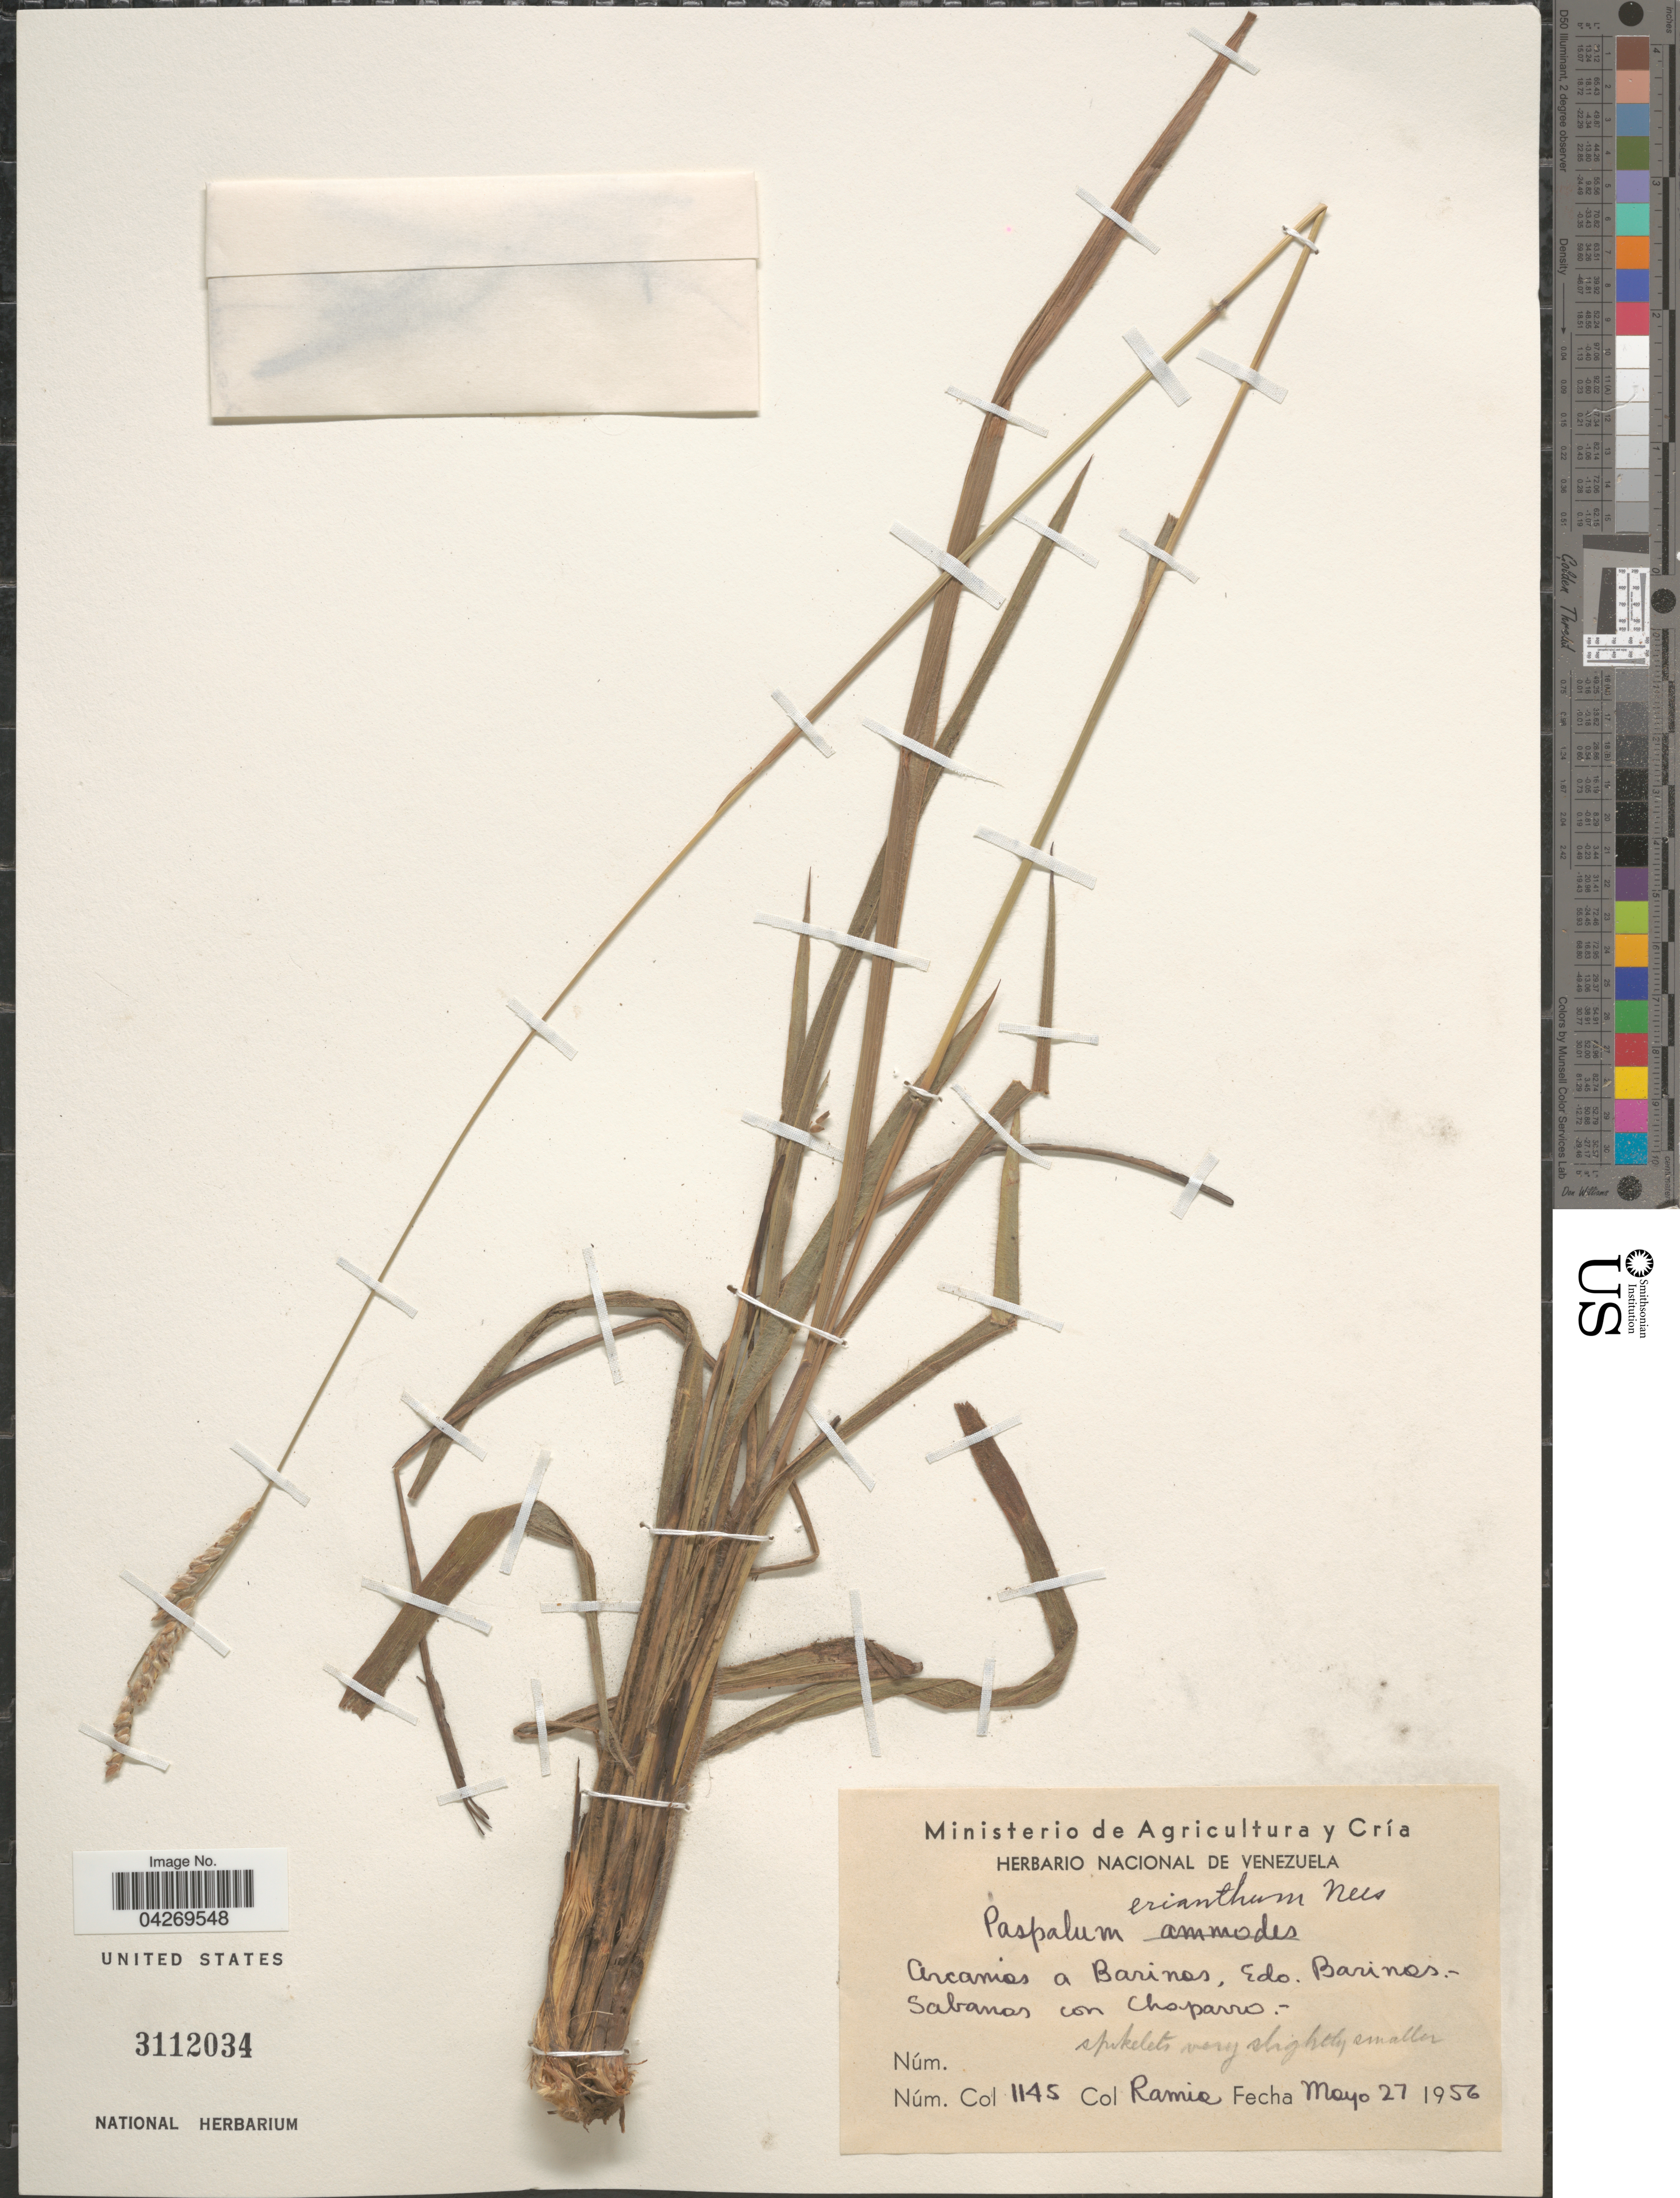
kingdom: Plantae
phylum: Tracheophyta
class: Liliopsida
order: Poales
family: Poaceae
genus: Paspalum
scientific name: Paspalum erianthum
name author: Nees ex Trin.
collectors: -- Ramia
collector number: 1145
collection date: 1956-05-27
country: Venezuela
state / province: Barinas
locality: Arcanias a Barinas.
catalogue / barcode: US 3112034